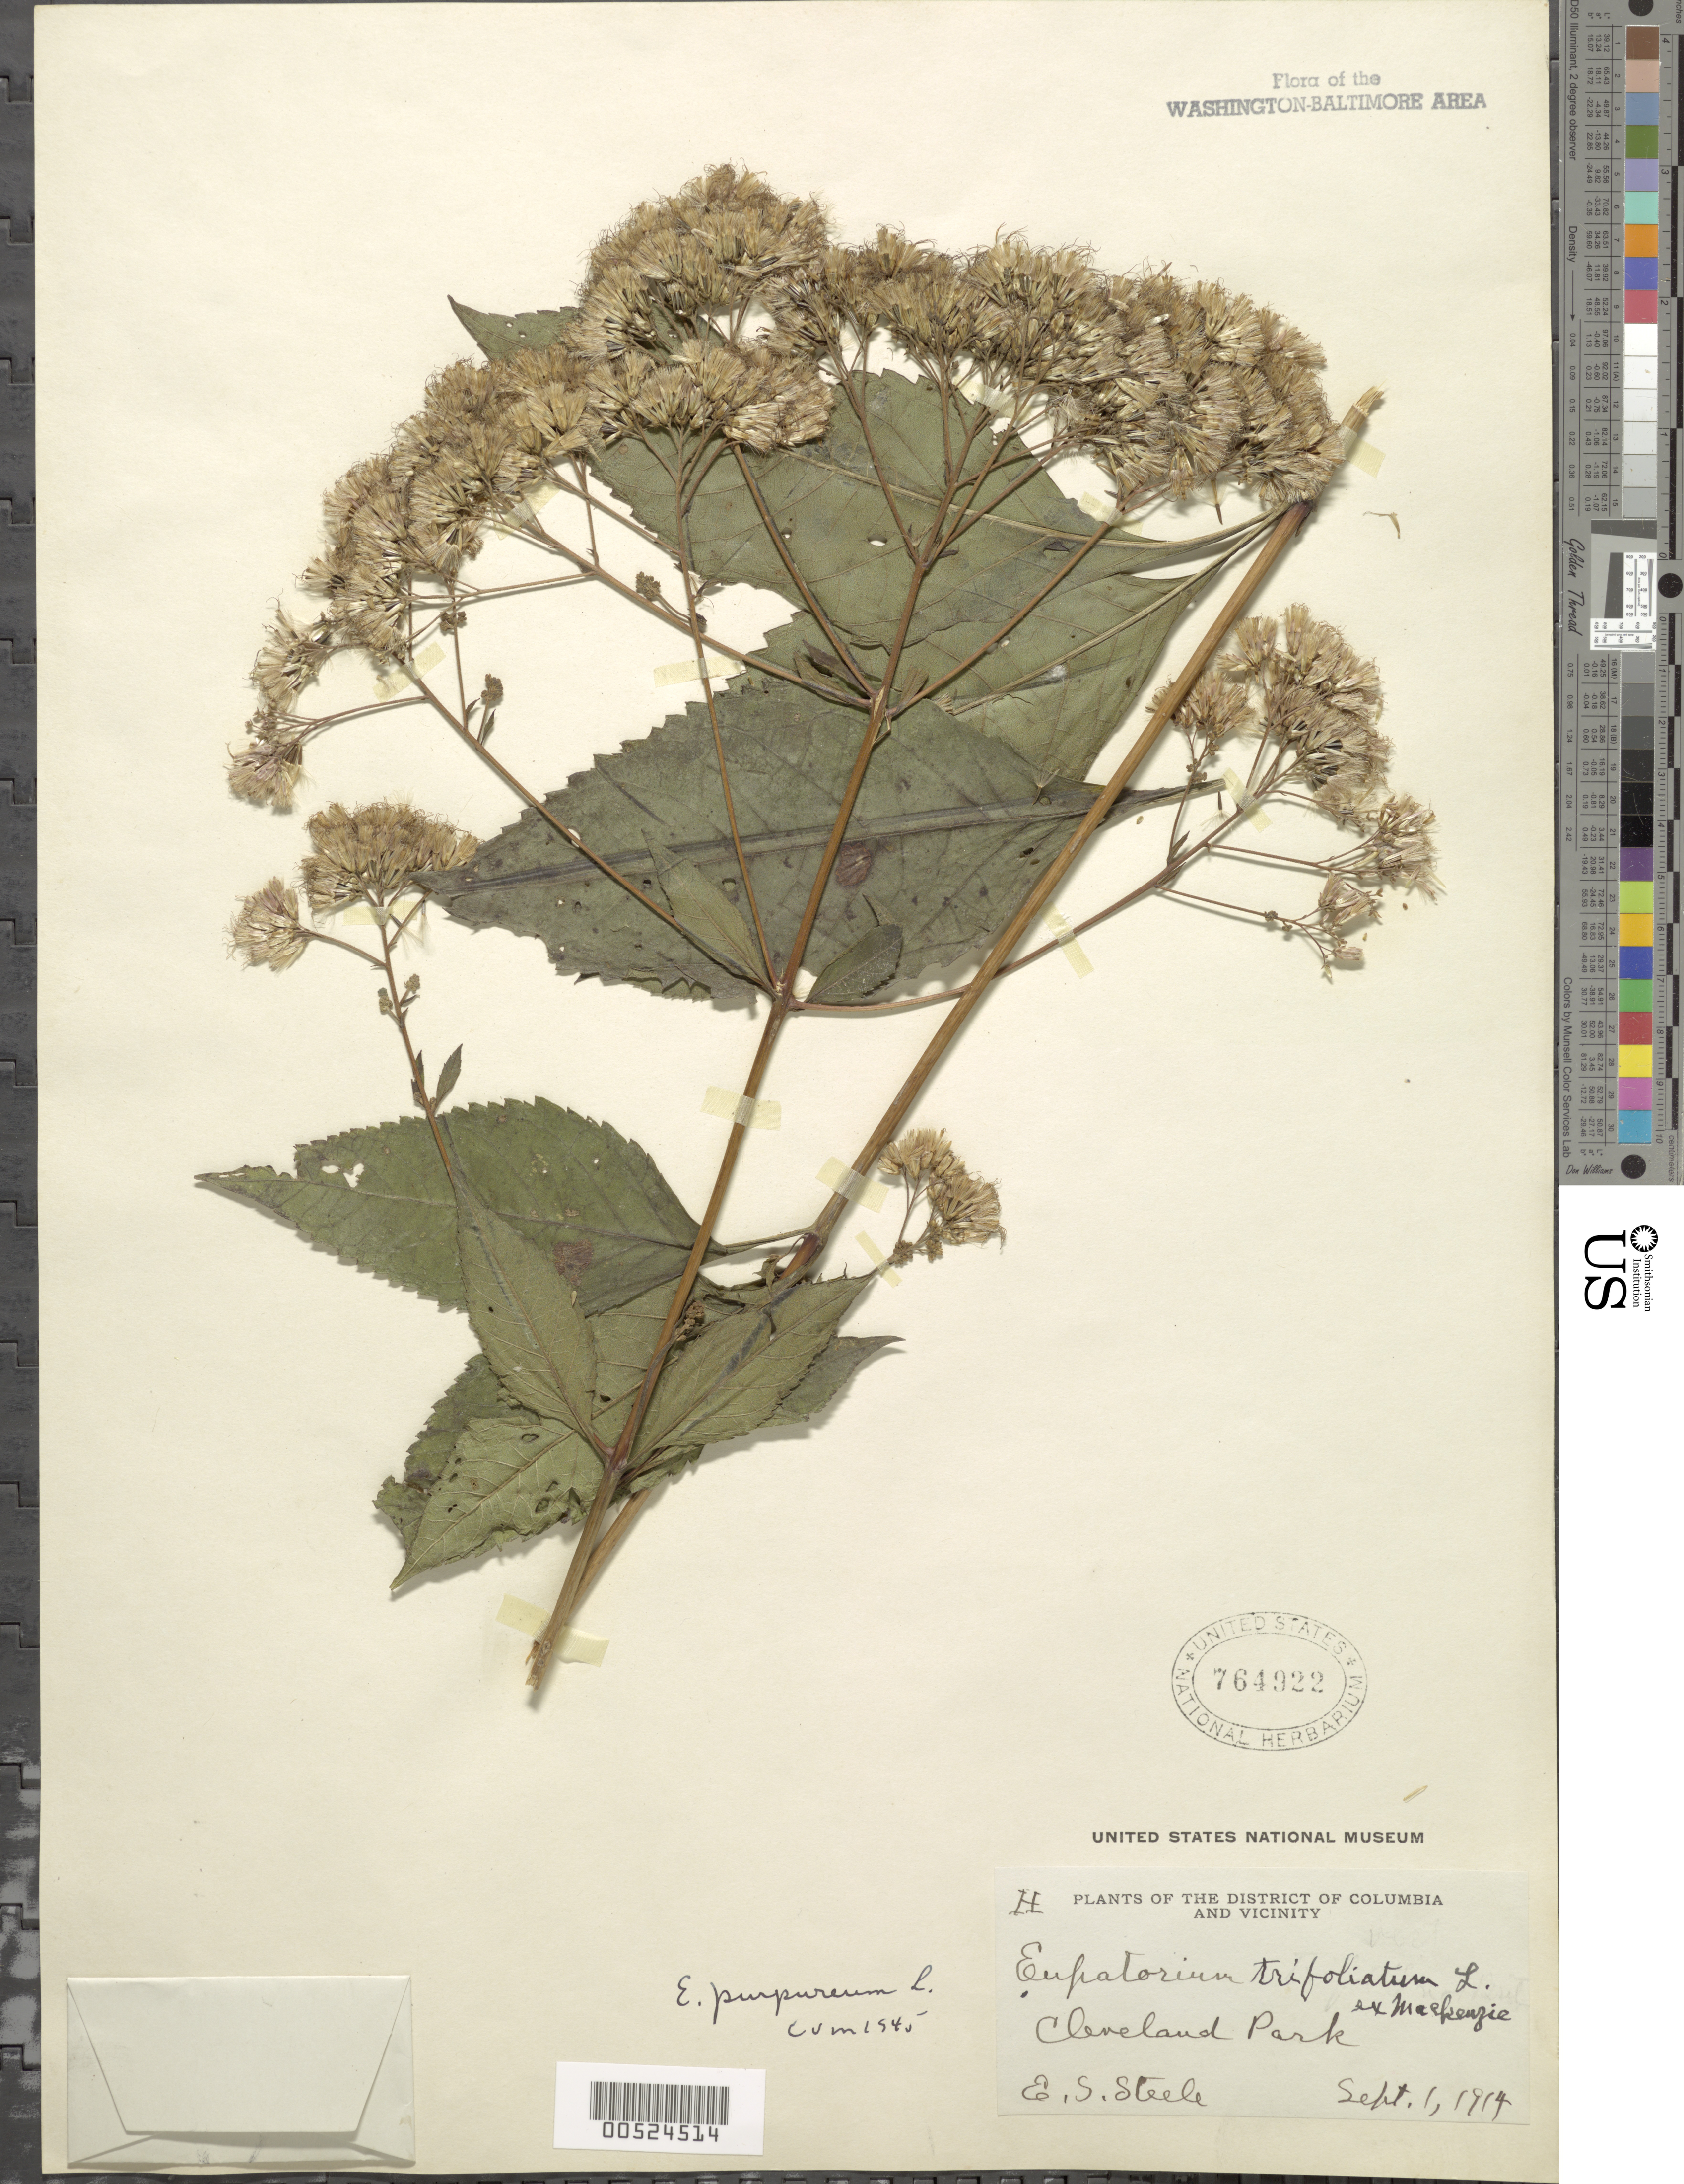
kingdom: Plantae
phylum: Tracheophyta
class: Magnoliopsida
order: Asterales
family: Asteraceae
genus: Eupatorium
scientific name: Eupatorium purpureum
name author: (L.) E.E. Lamont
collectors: E. Steele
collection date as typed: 01 Sep 1914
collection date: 1914-09-01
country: United States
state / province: District of Columbia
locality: Cleveland Park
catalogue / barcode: US 764922